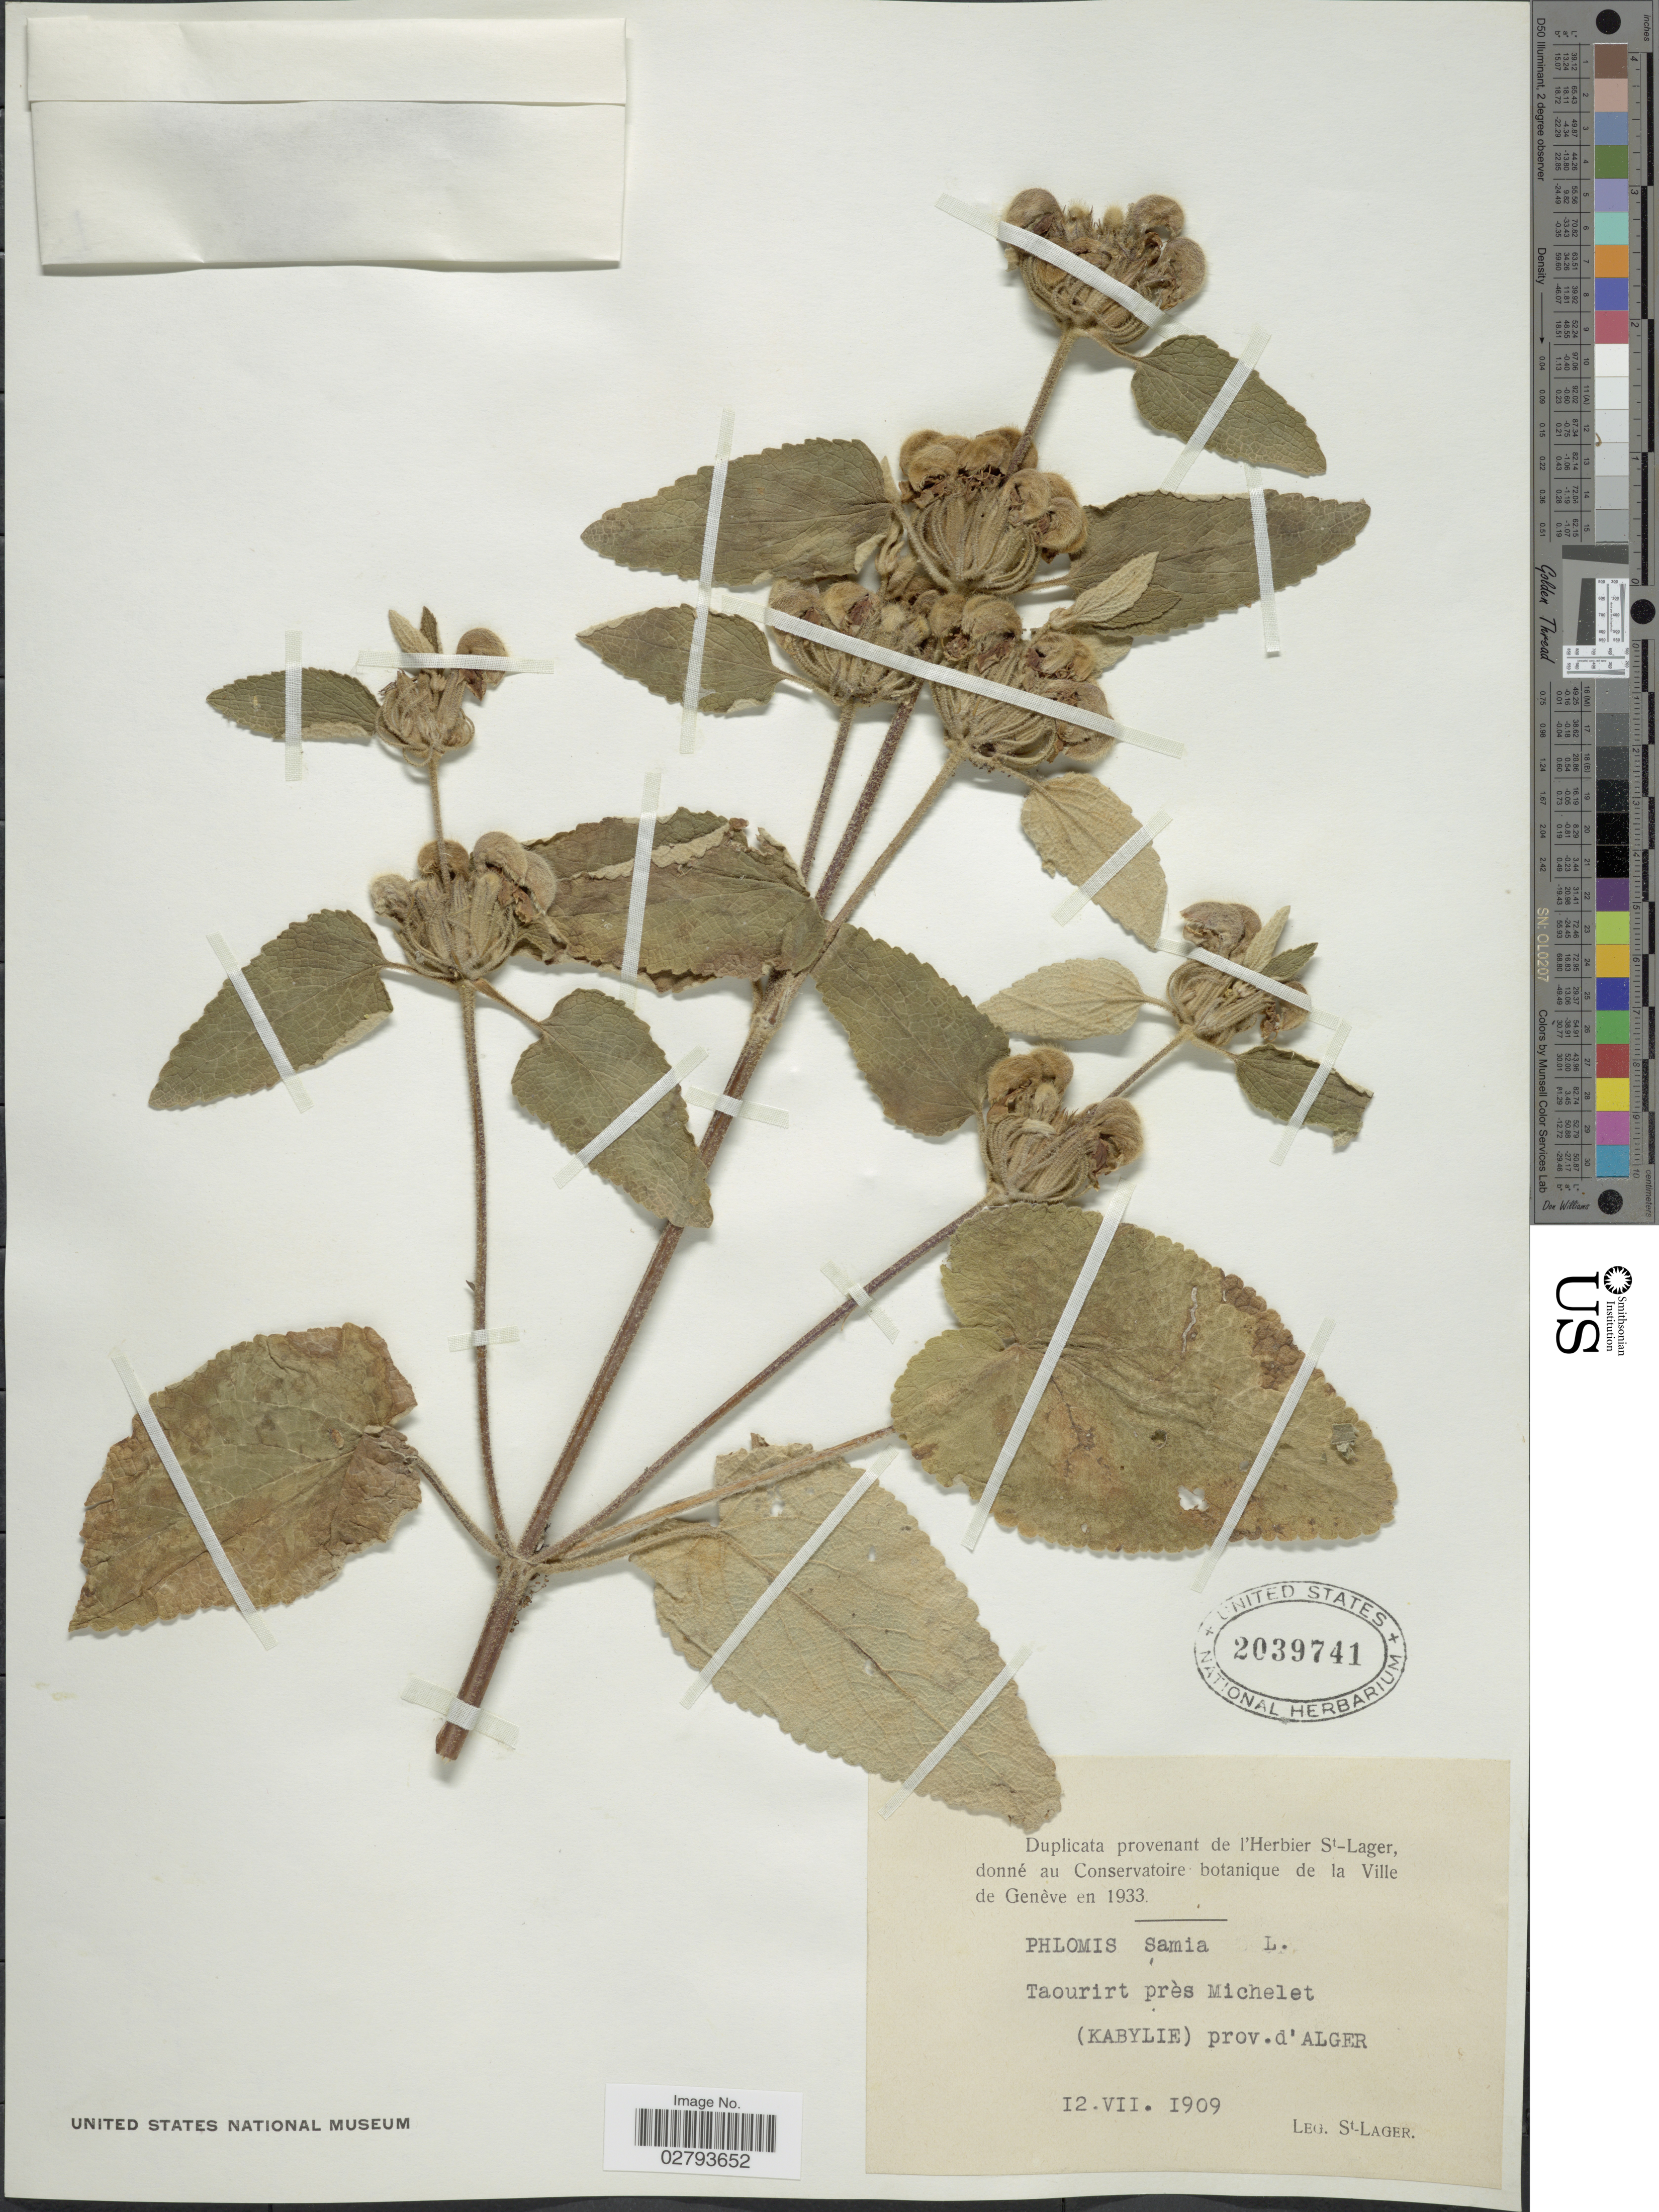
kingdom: Plantae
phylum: Tracheophyta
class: Magnoliopsida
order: Lamiales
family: Lamiaceae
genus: Phlomis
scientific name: Phlomis samia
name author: L.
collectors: -. St. Lager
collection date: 1909-07-12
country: Algeria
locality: Taourirt près Michelet (Kabylie) prov. d'Alger.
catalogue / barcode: US 2039741